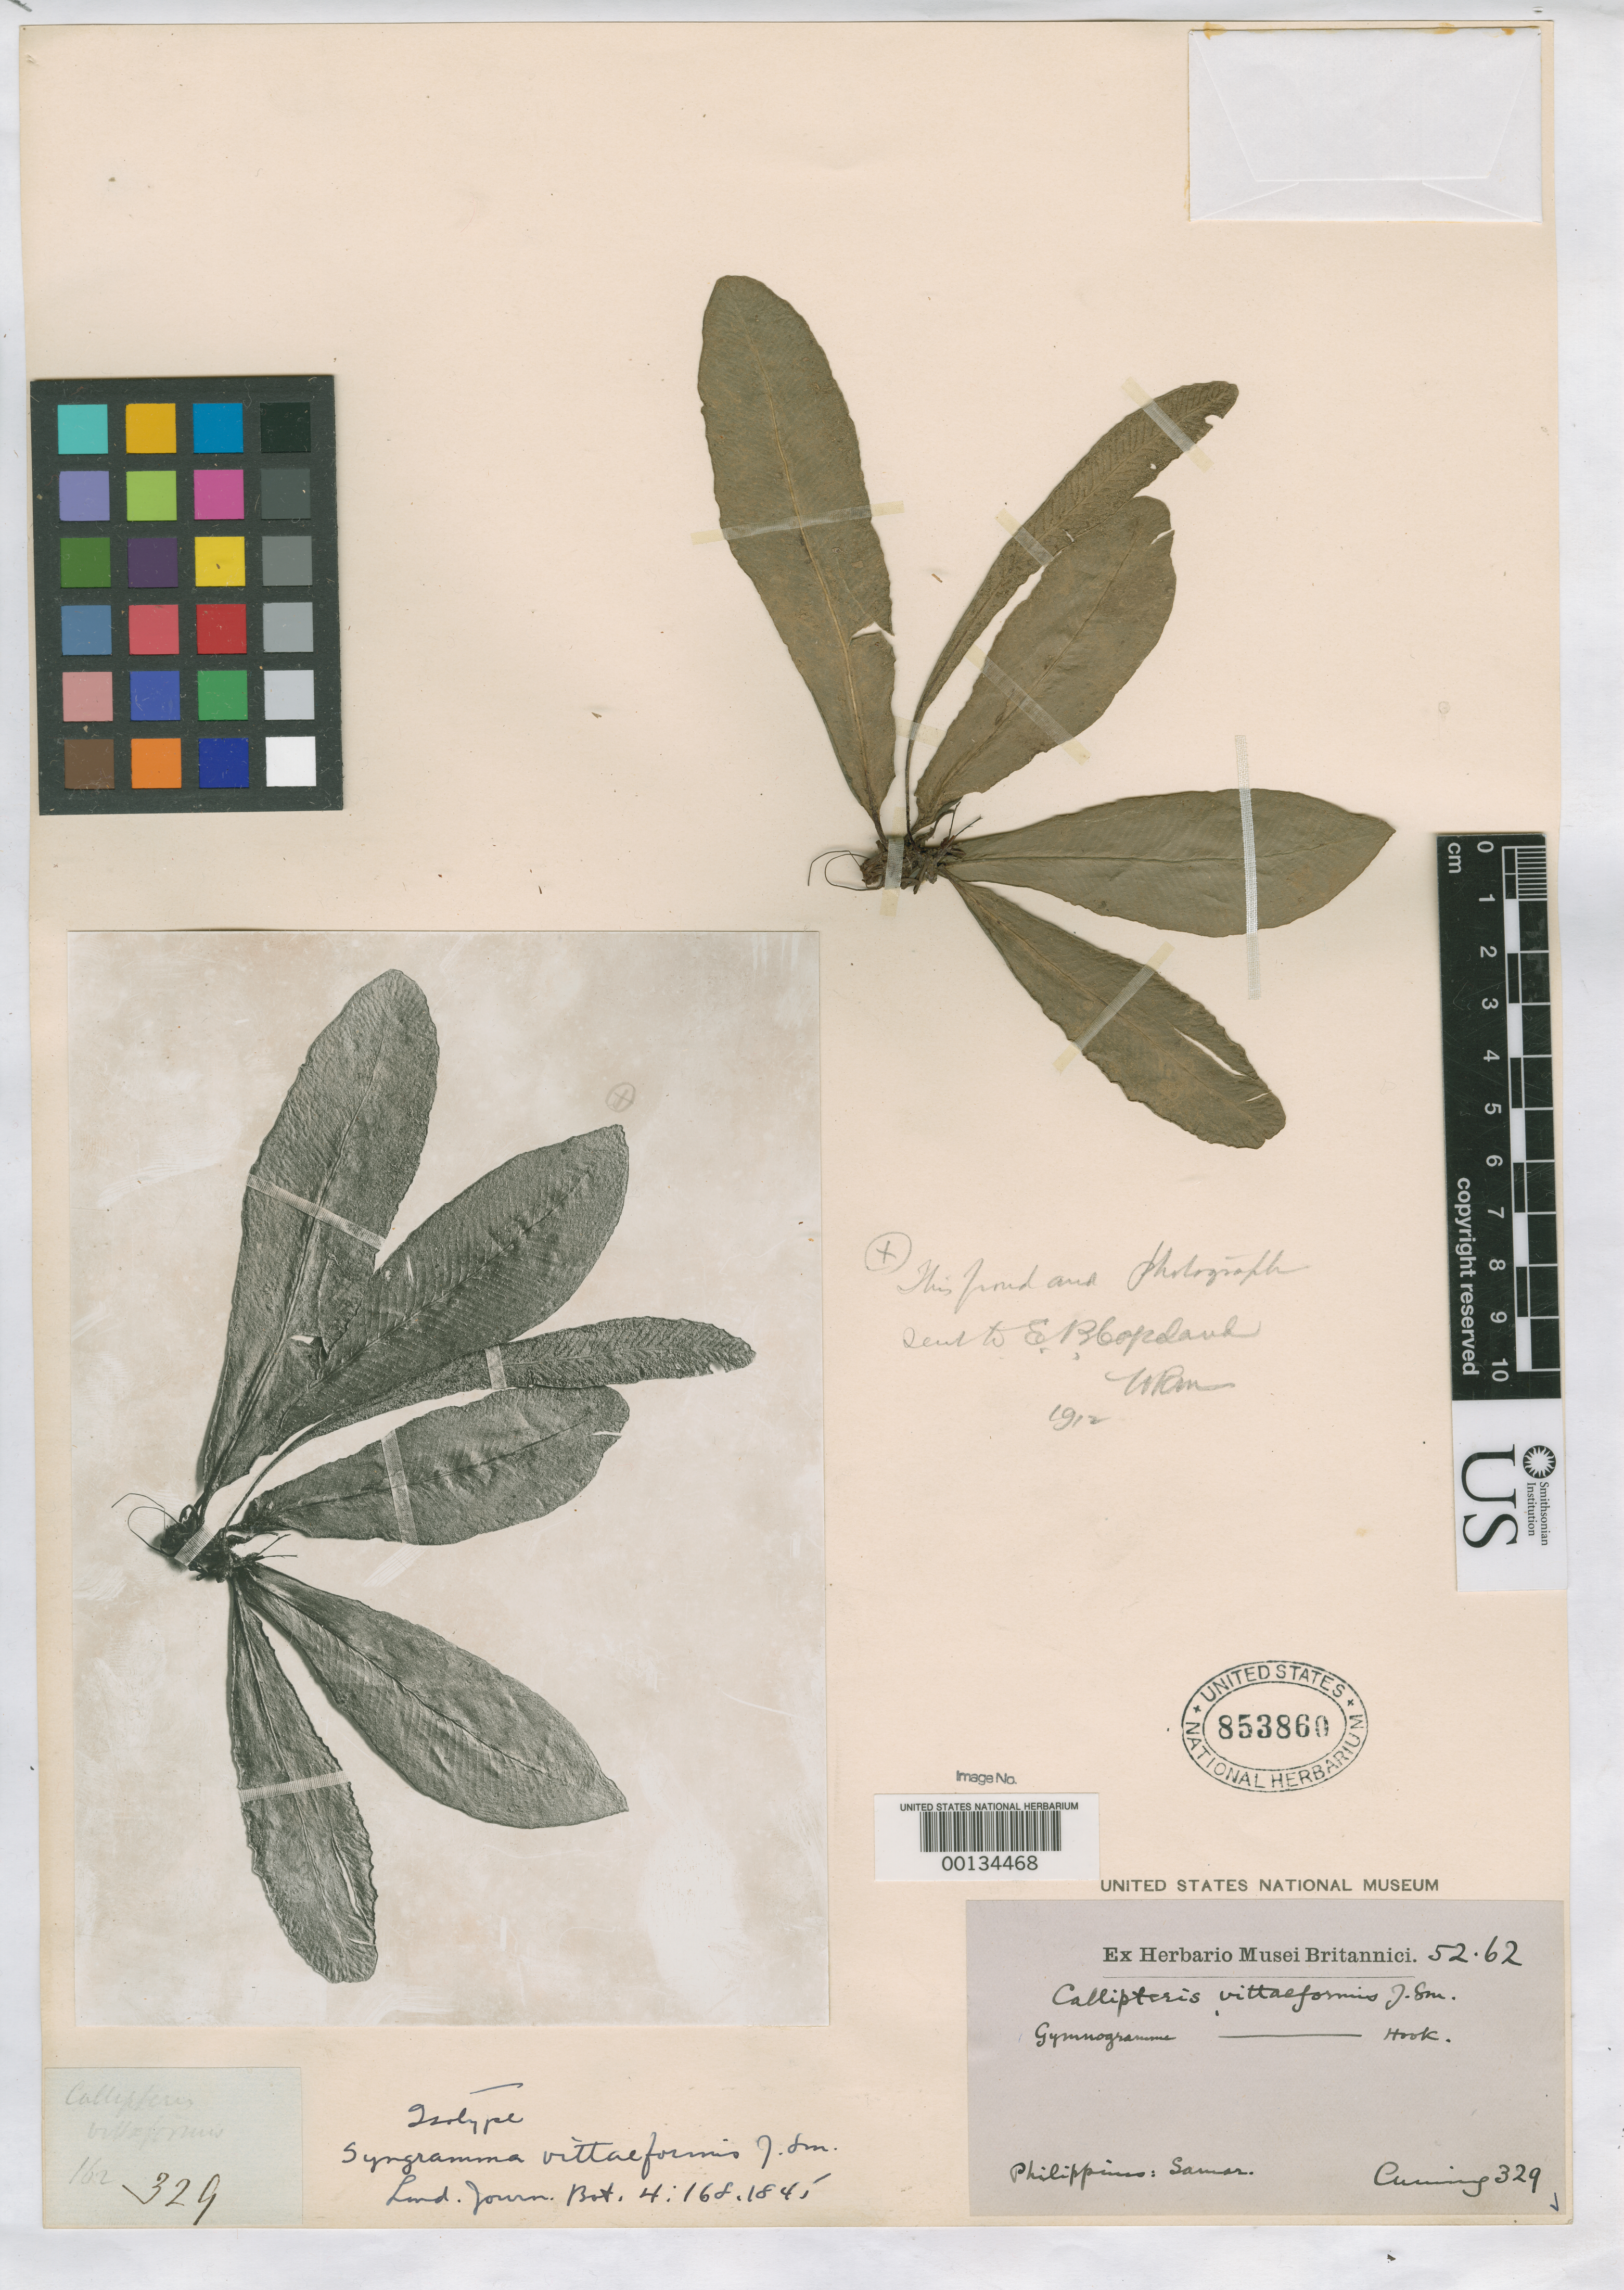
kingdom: Plantae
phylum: Tracheophyta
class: Polypodiopsida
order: Polypodiales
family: Pteridaceae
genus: Syngramma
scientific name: Syngramma vittiformis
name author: J. Sm.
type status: Type Collection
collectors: H. Cuming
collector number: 329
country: Philippines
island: Samar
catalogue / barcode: US 853860